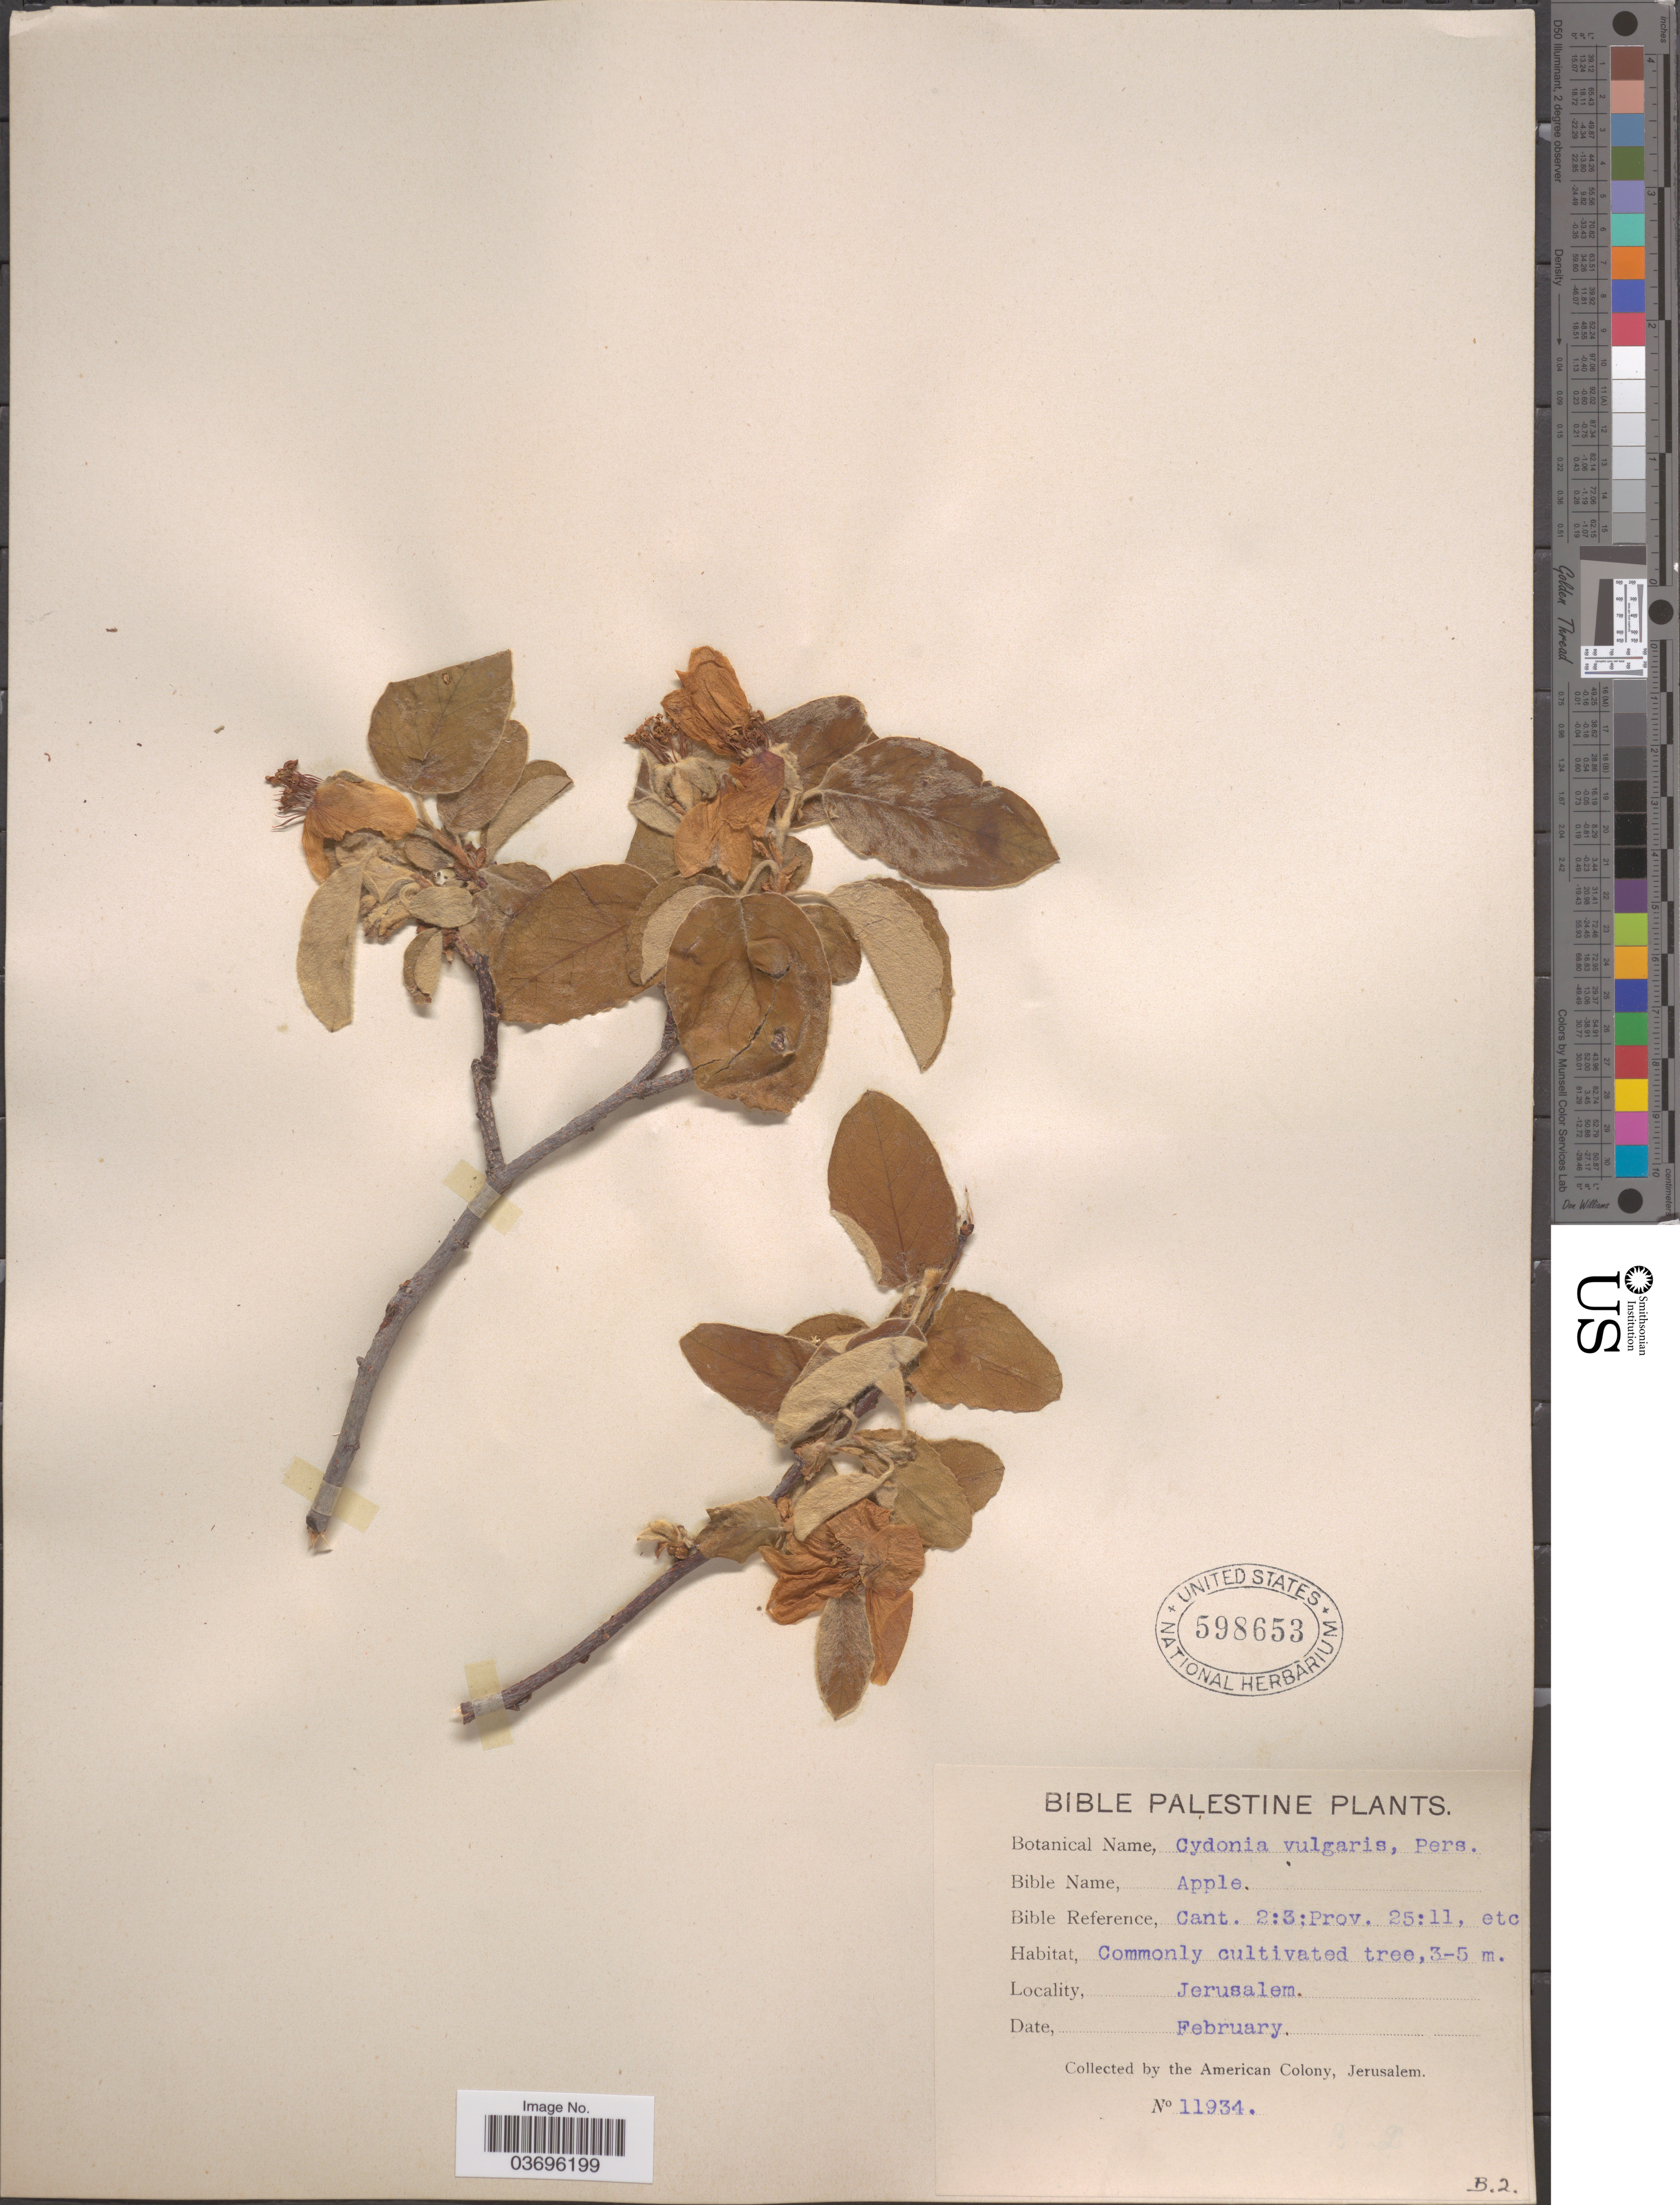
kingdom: Plantae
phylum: Tracheophyta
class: Magnoliopsida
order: Rosales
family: Rosaceae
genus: Cydonia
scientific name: Cydonia oblonga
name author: Mill.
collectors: American Colony, Jerusalem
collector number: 11934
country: Israel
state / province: Jerusalem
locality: Palestine.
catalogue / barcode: US 598653